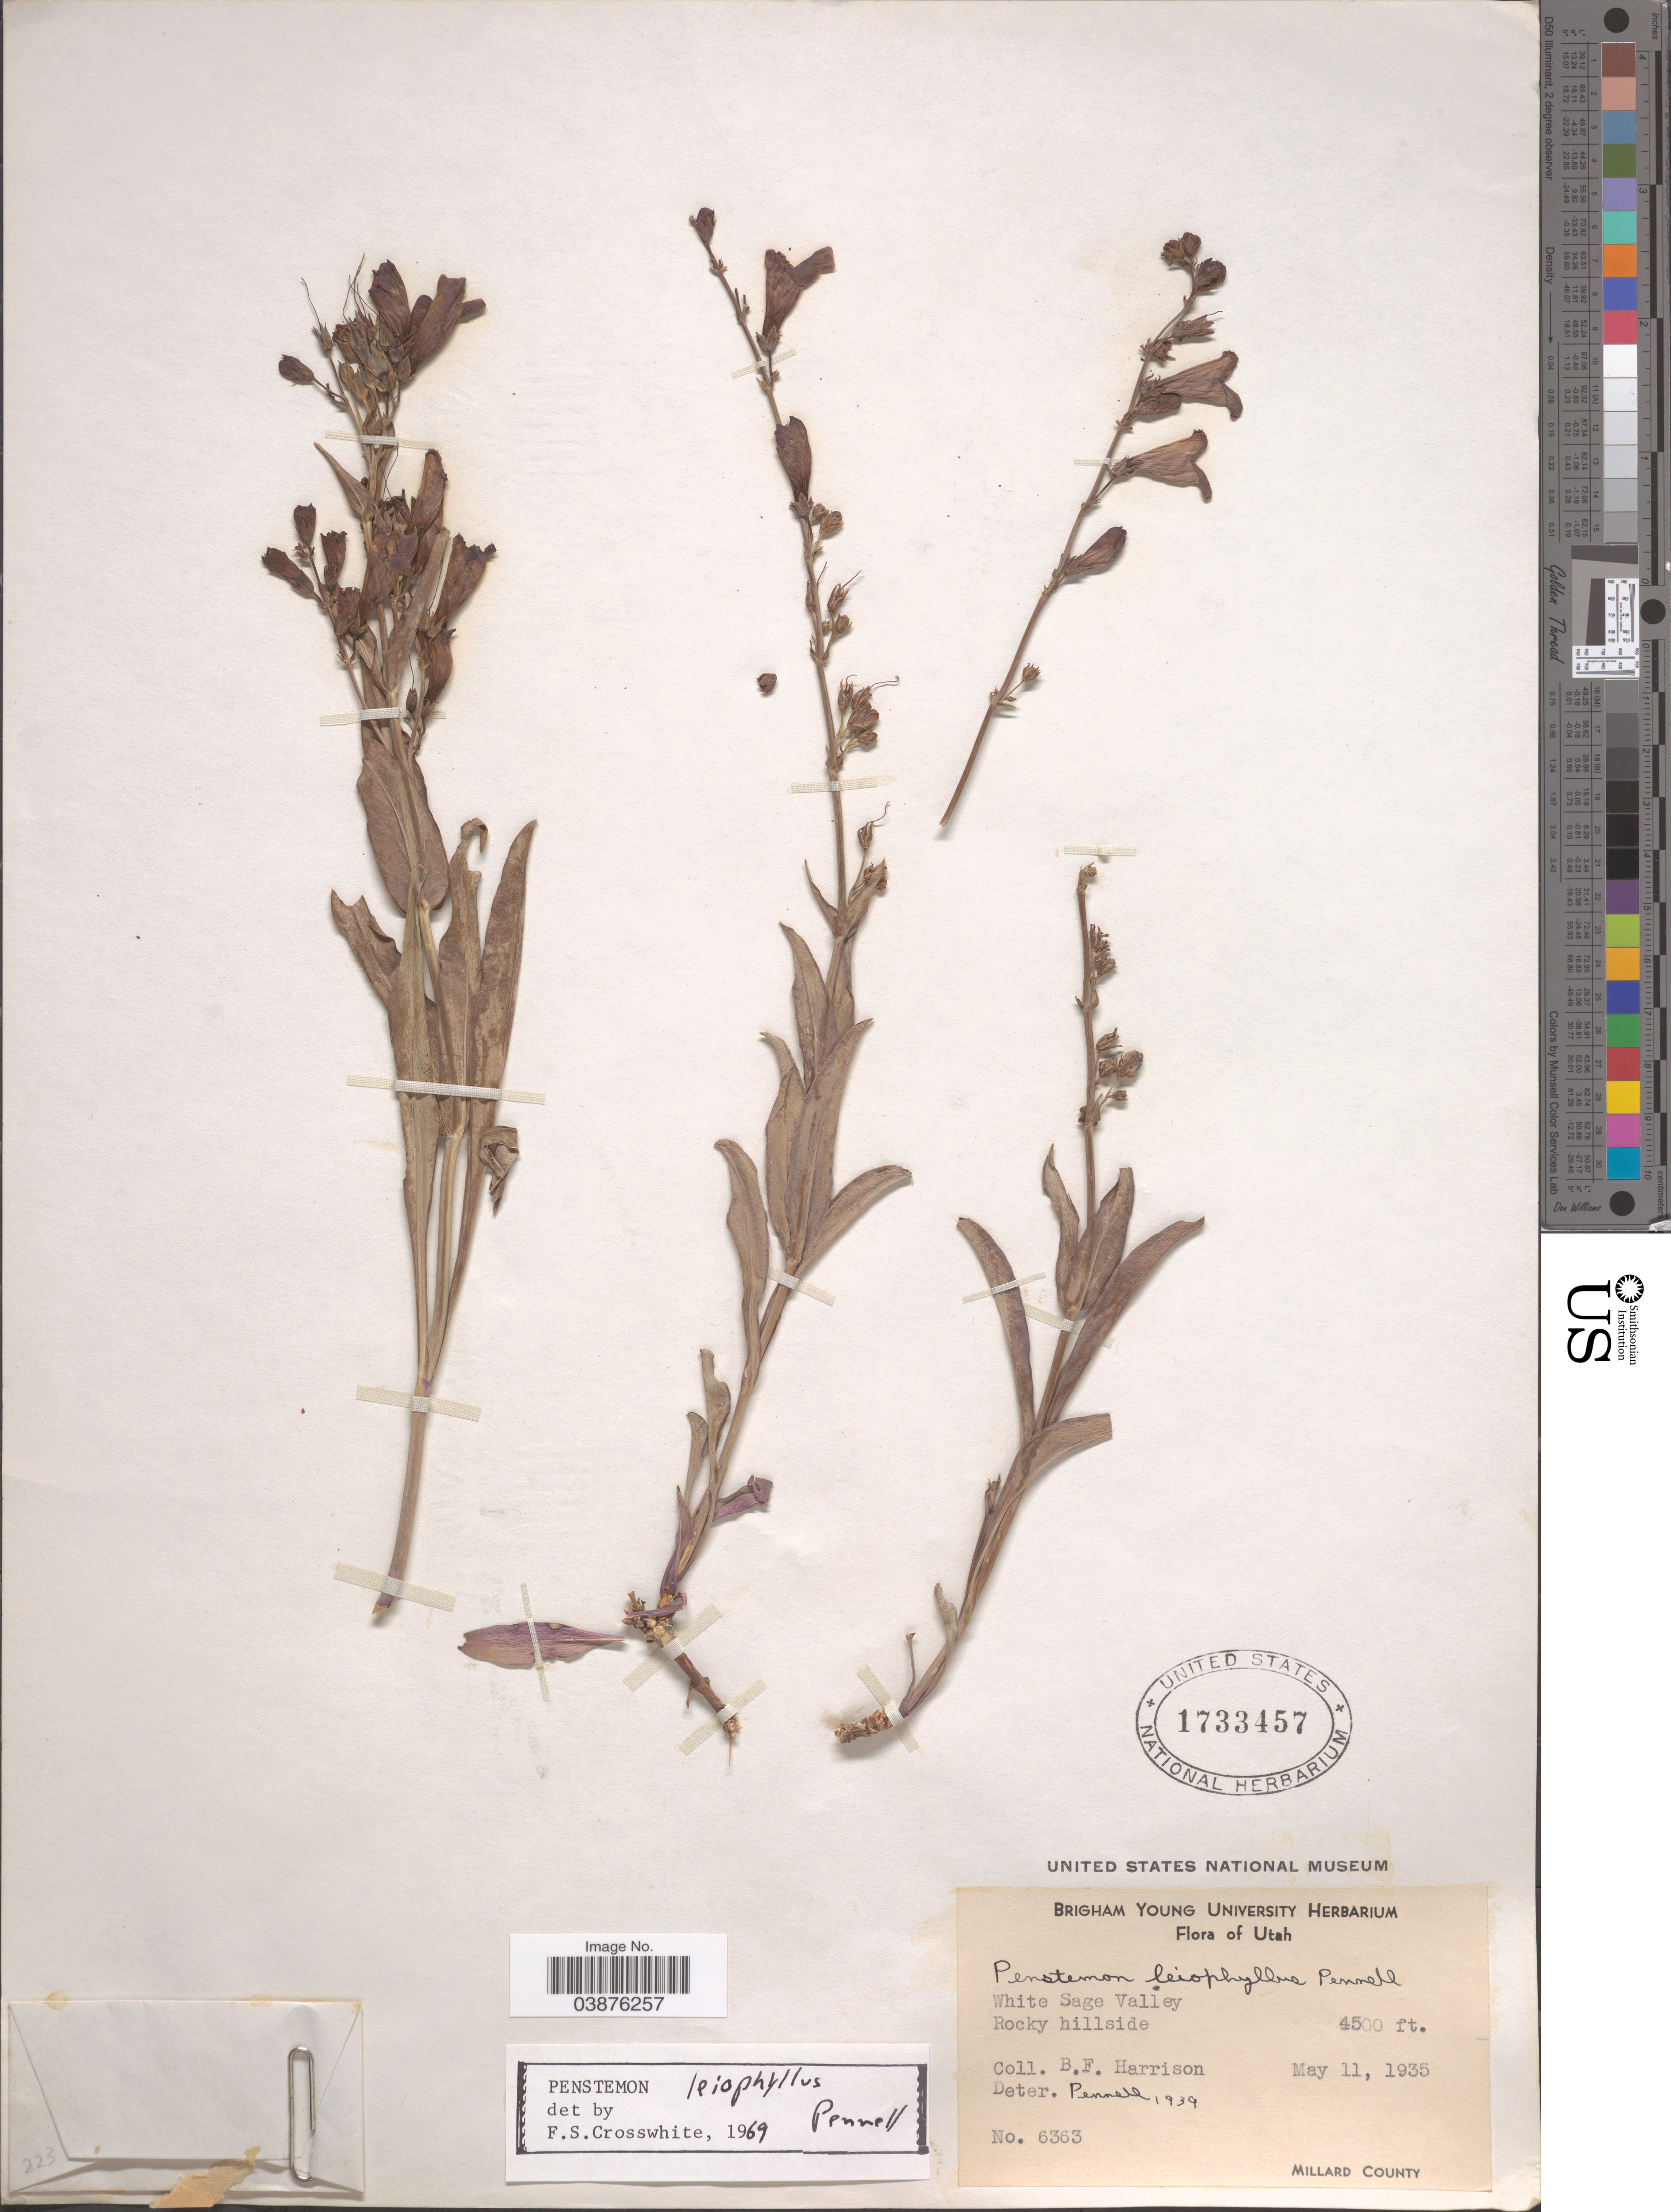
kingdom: Plantae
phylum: Tracheophyta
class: Magnoliopsida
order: Lamiales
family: Plantaginaceae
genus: Penstemon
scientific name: Penstemon leiophyllus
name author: Pennell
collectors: B. F. Harrison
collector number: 6363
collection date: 1935-05-11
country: United States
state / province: Utah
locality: White Sage Valley. Rocky hillside.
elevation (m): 1372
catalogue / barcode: US 1733457